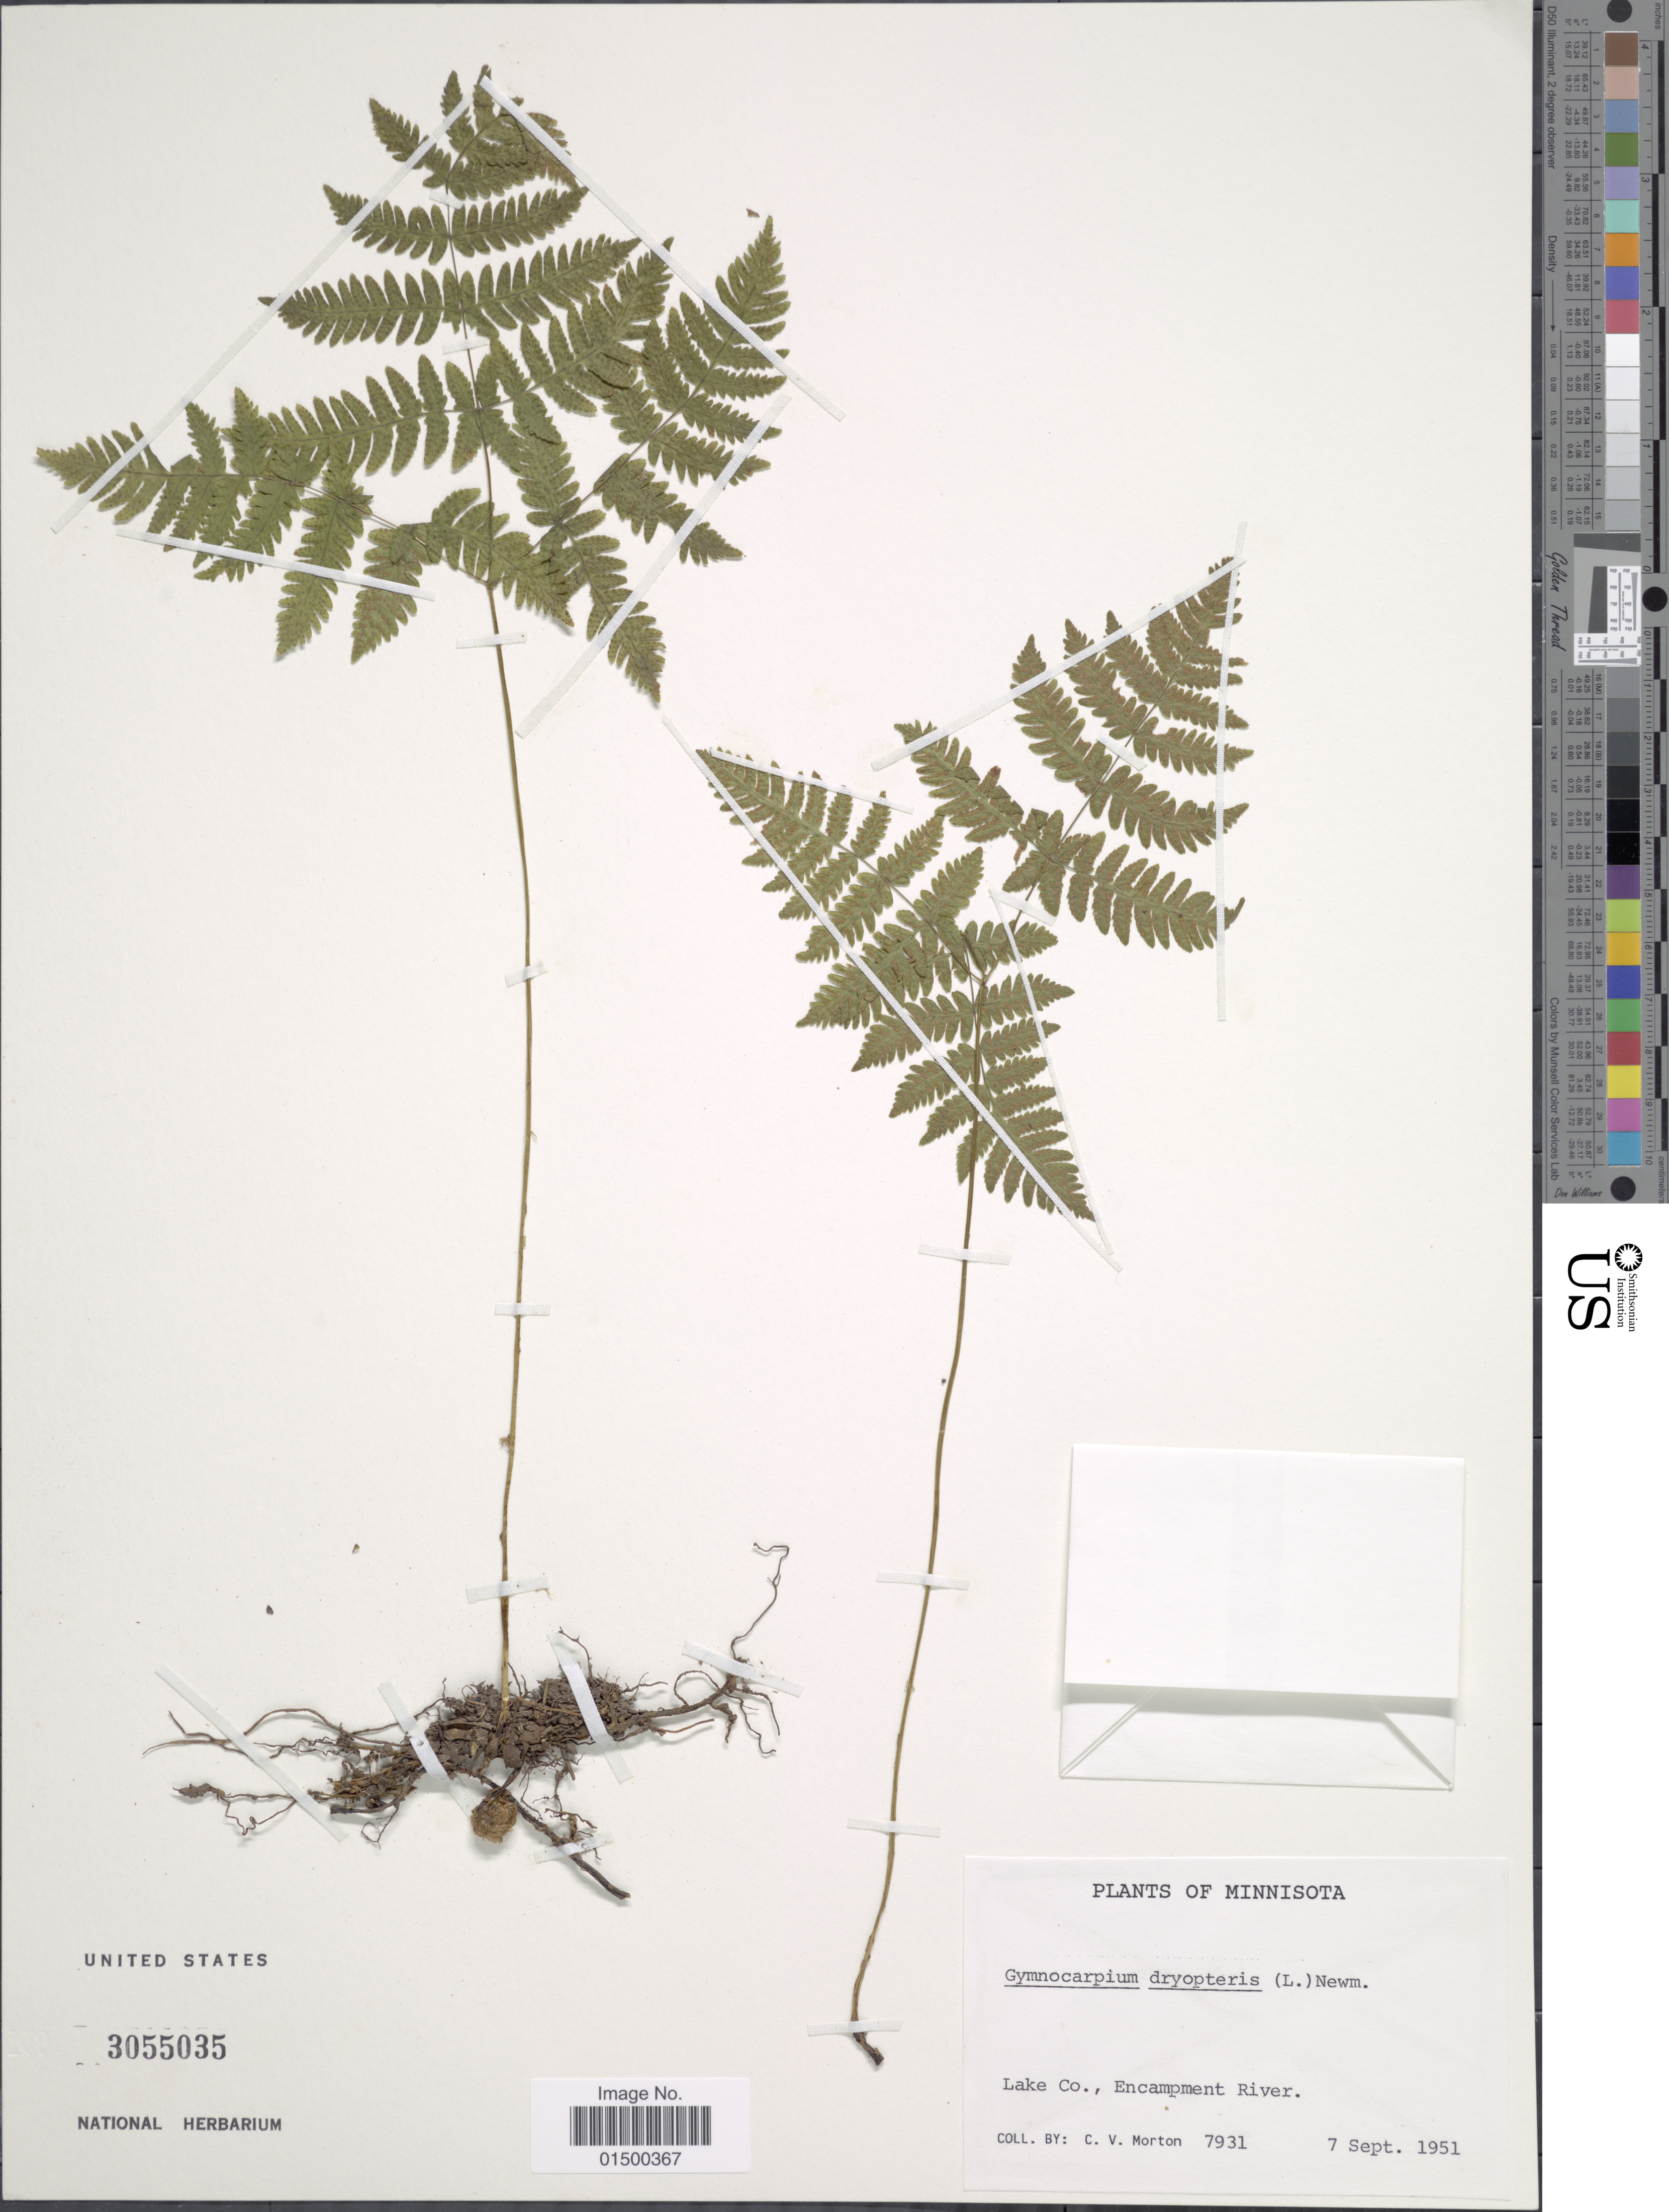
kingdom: Plantae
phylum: Tracheophyta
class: Polypodiopsida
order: Polypodiales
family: Cystopteridaceae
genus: Gymnocarpium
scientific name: Gymnocarpium disjunctum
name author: (Rupr.) Ching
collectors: C. V. Morton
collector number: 7931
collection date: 1951-09-07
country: United States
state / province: Minnesota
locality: Minnisota, Lake Co., Encampment River.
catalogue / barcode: US 3055035